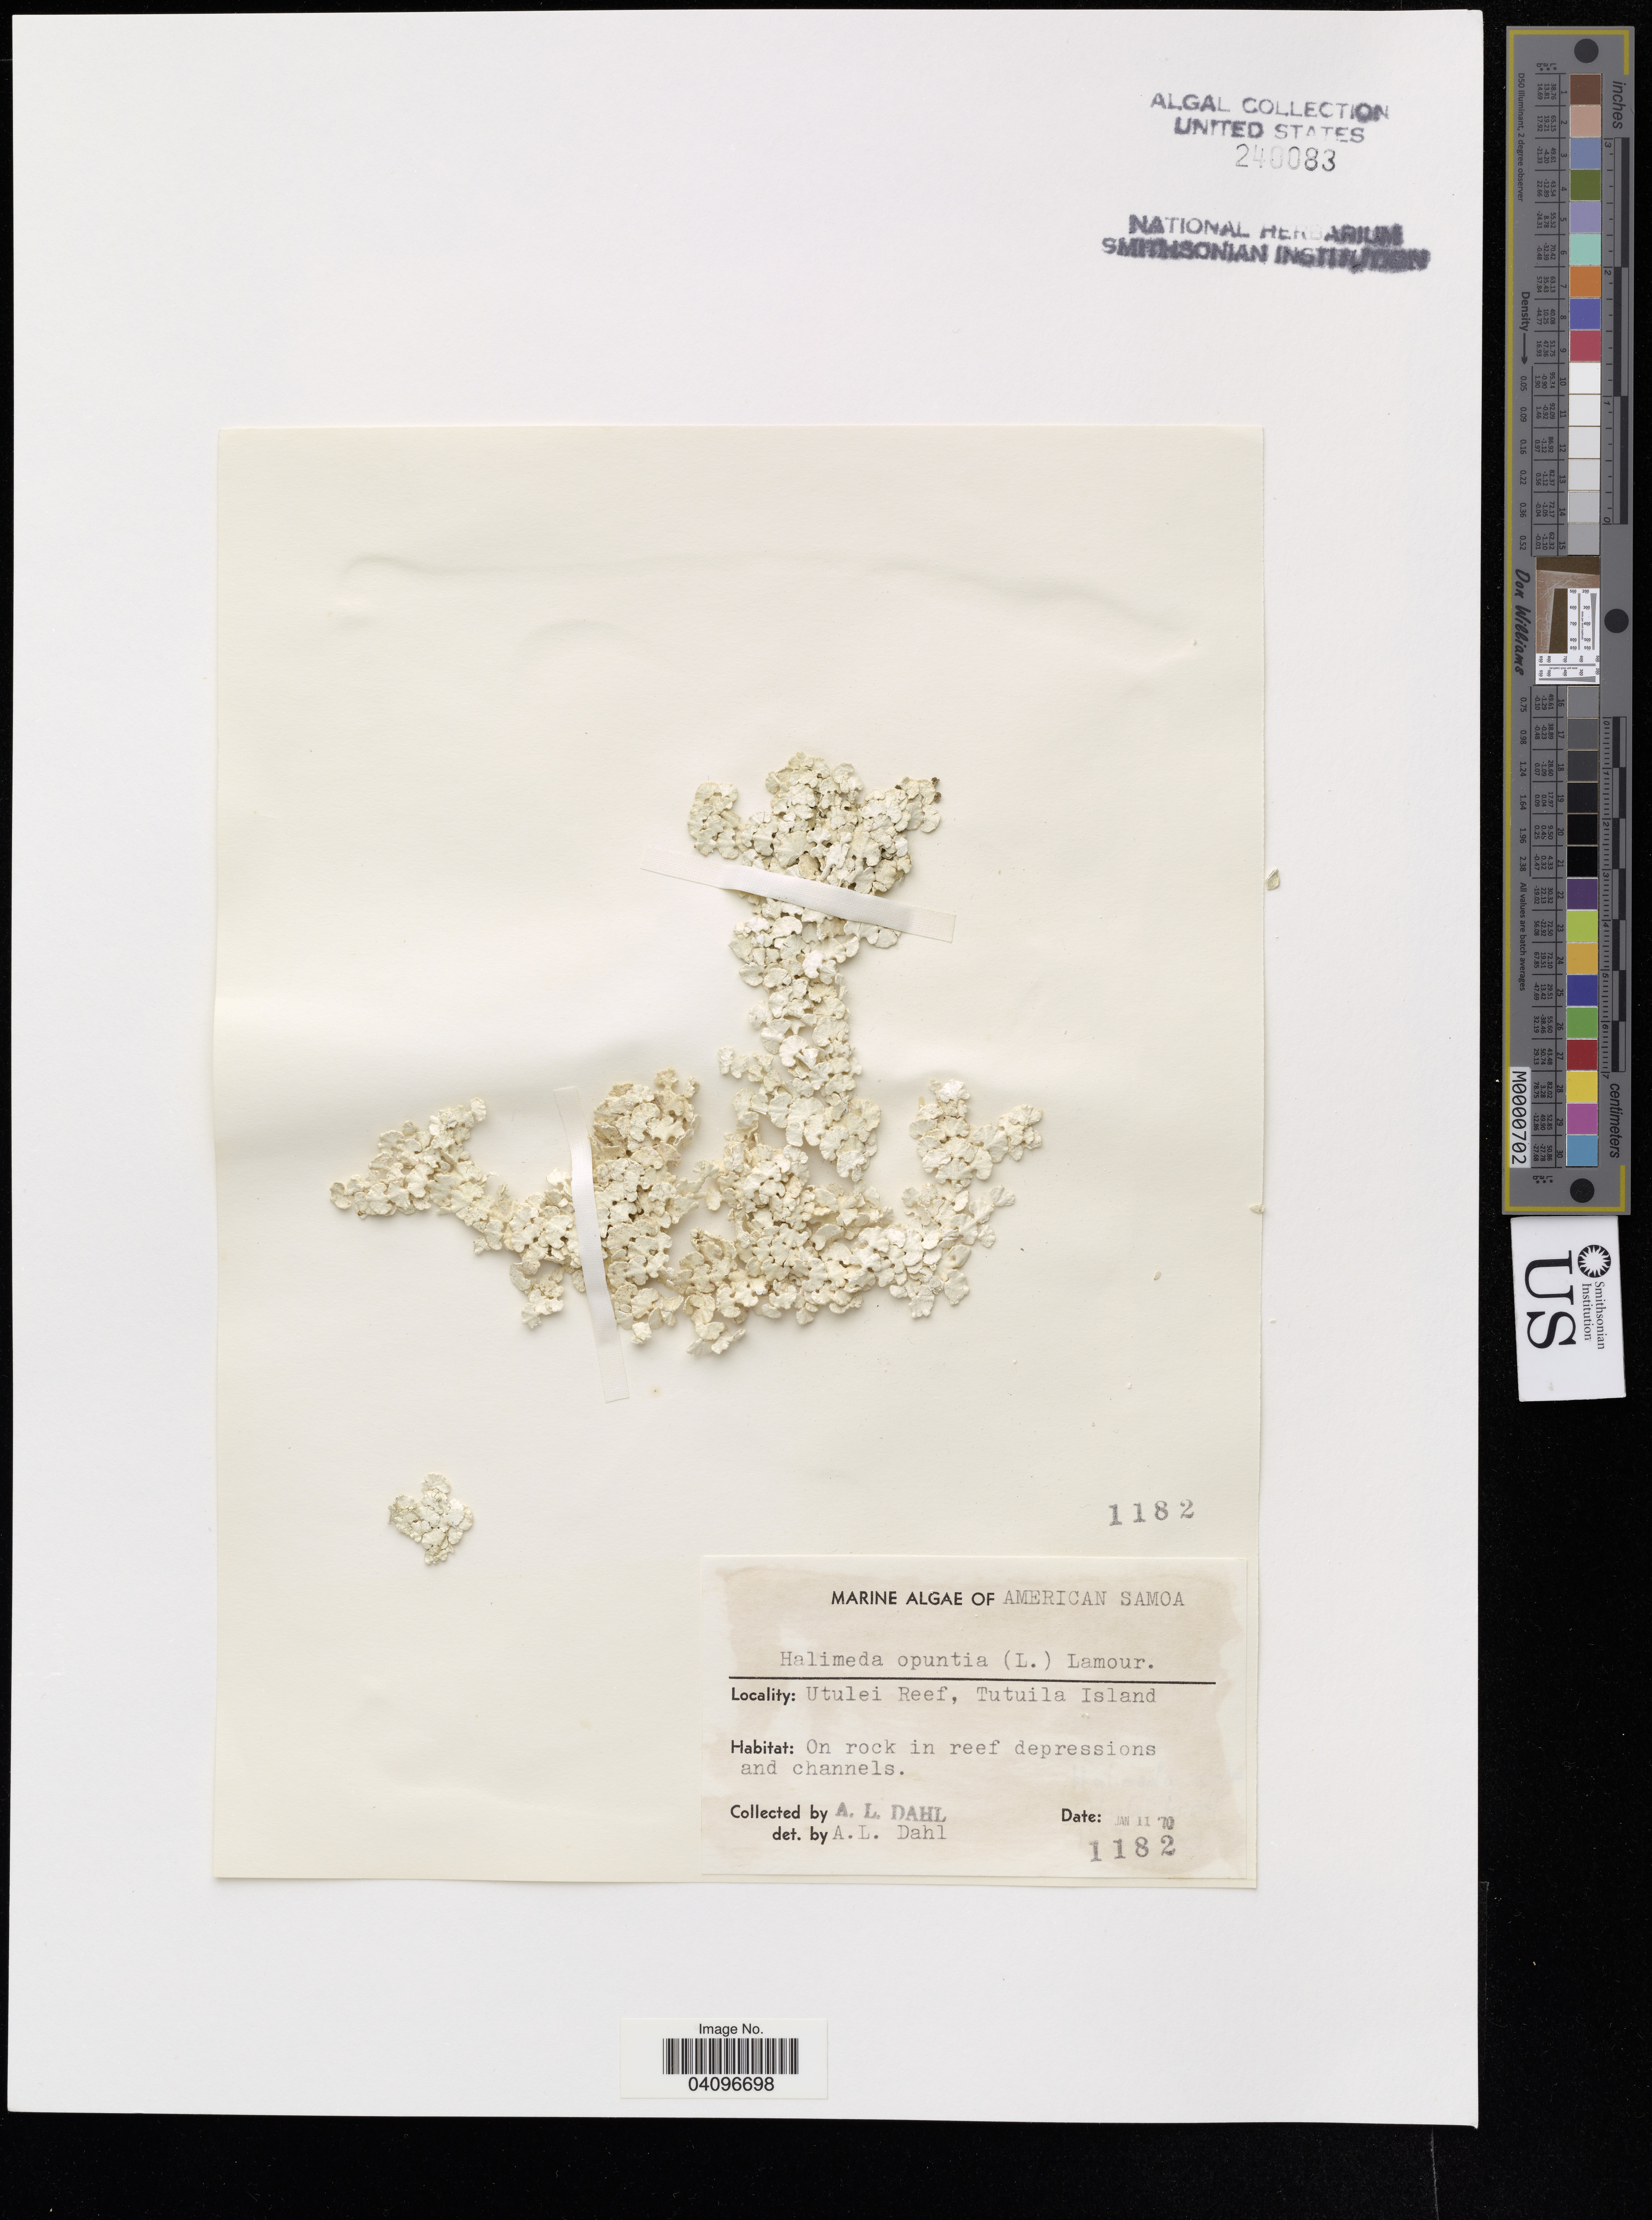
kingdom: Plantae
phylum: Chlorophyta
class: Ulvophyceae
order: Bryopsidales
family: Halimedaceae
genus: Halimeda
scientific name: Halimeda opuntia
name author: (L.) J.V.Lamouroux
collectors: A. Dahl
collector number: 1182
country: American Samoa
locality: Utulei Reef, Tutuila Island.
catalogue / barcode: US 240083